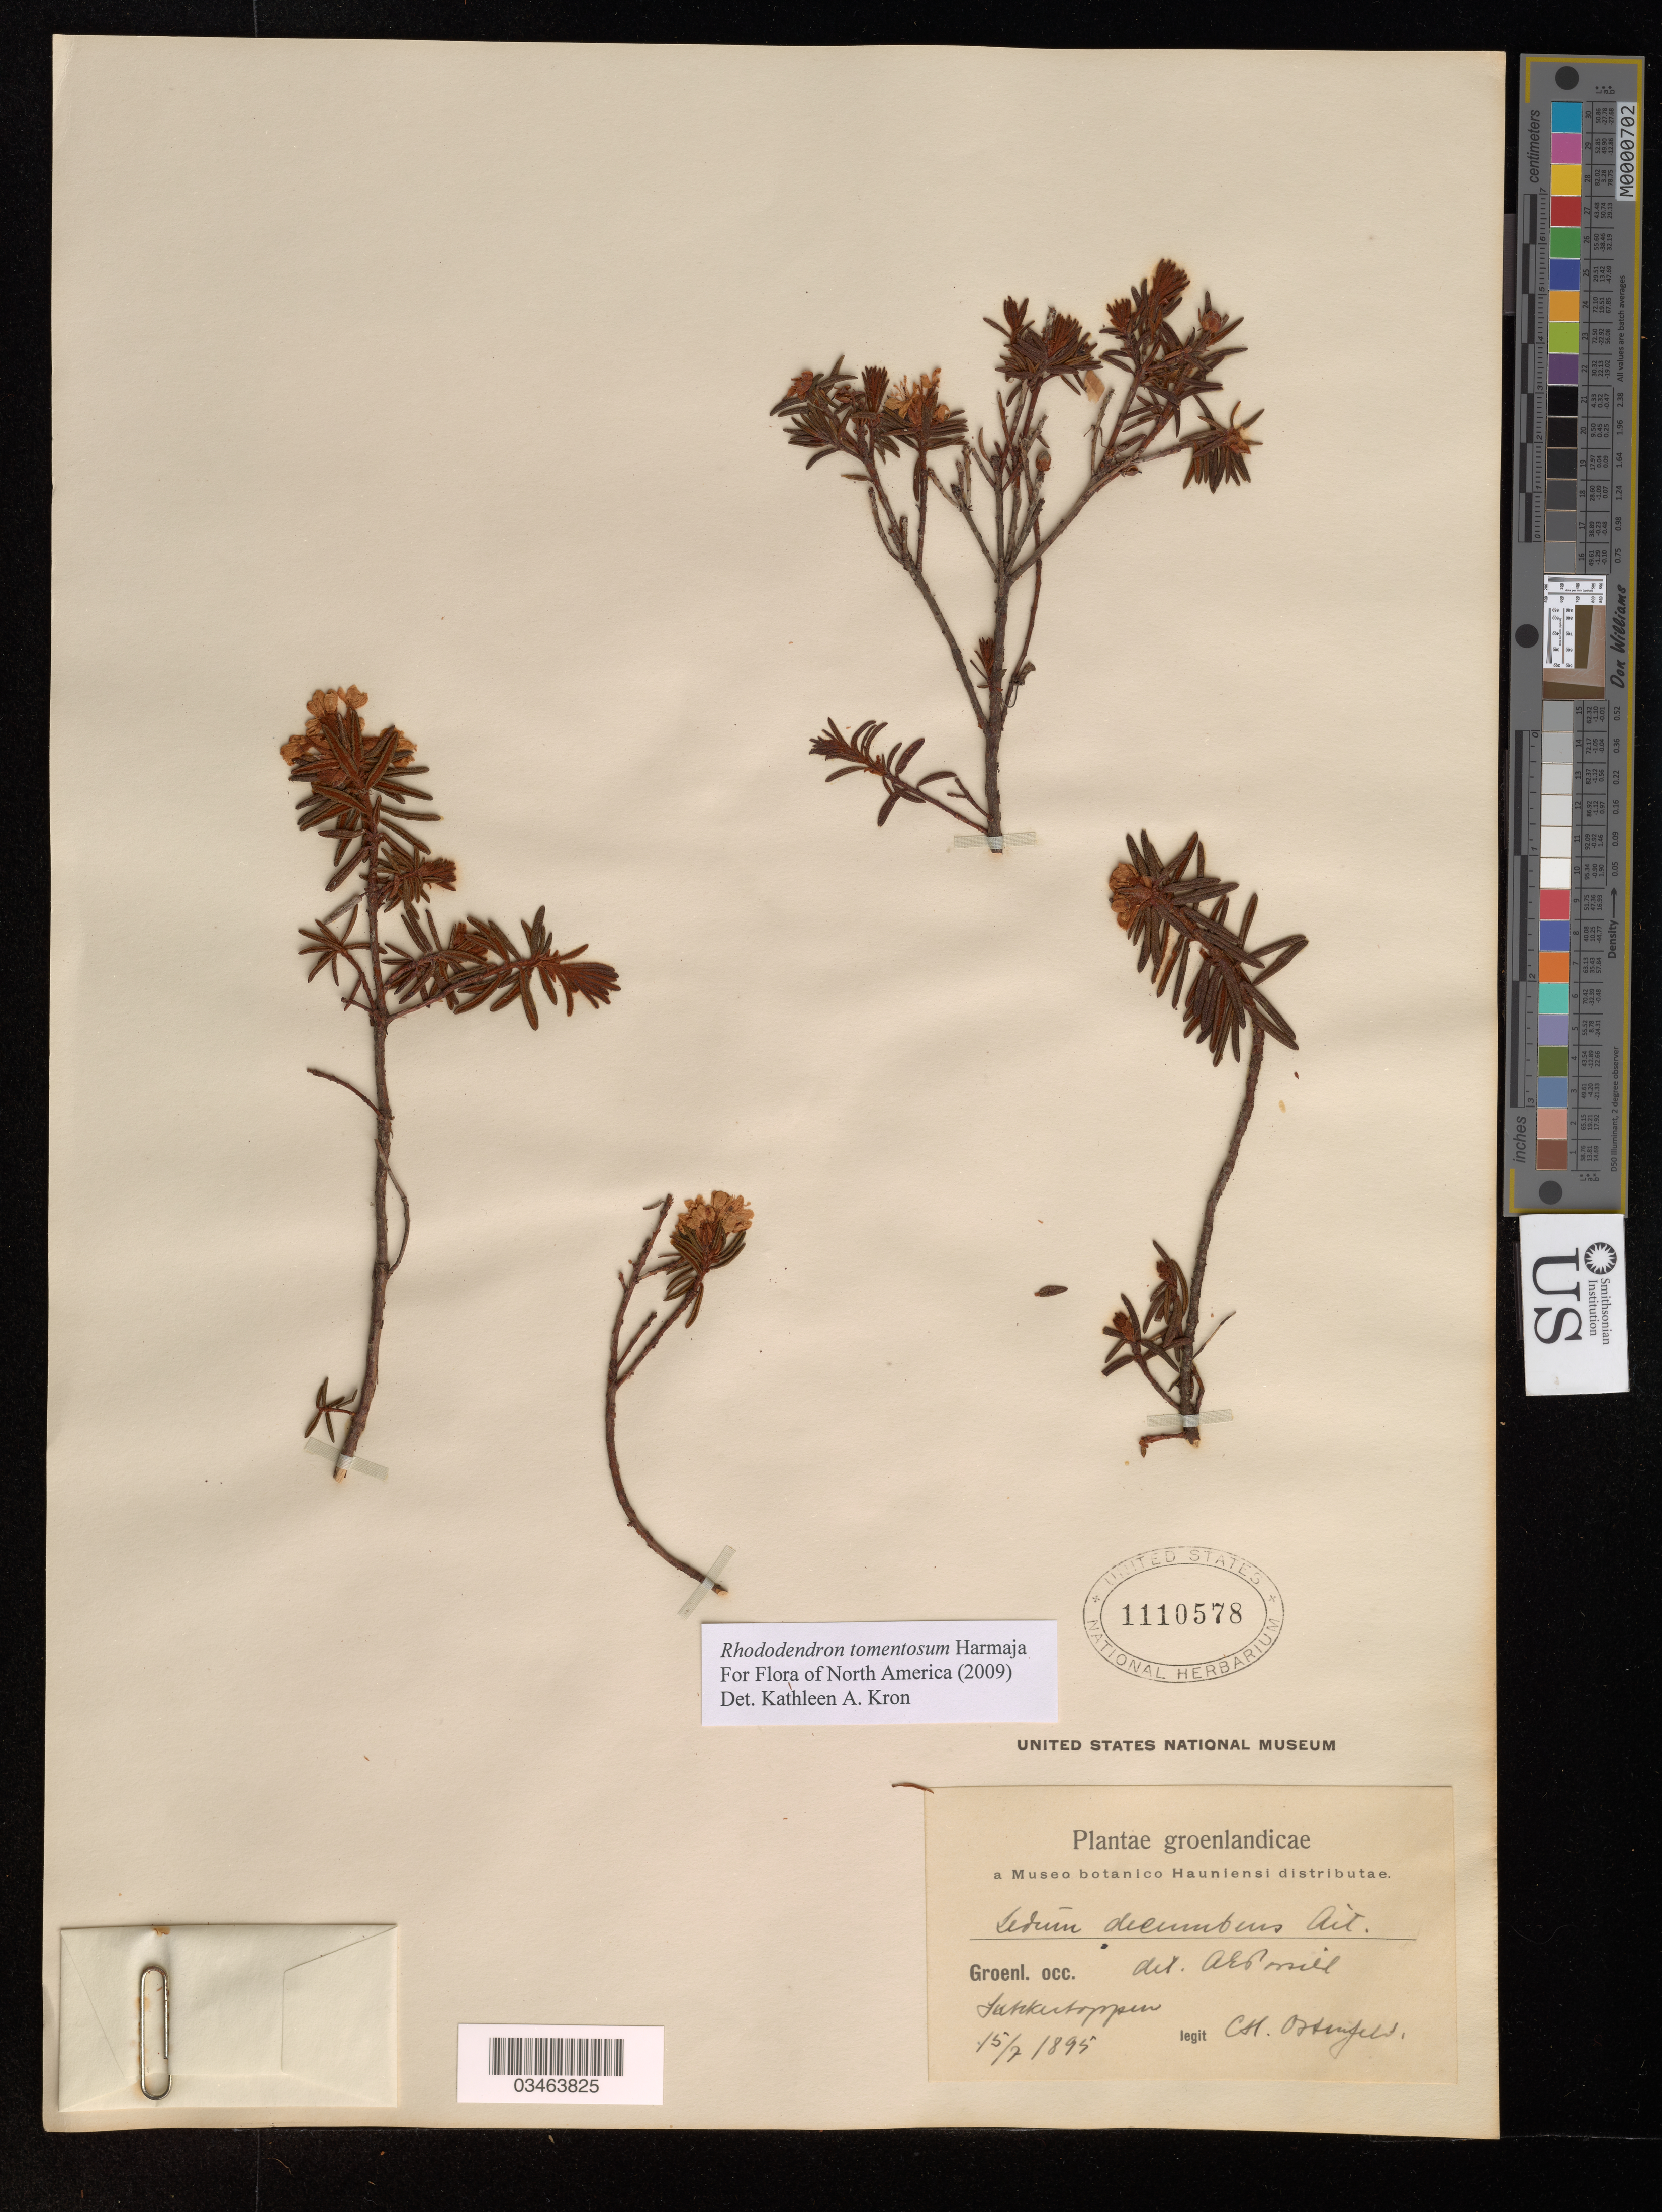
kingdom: Plantae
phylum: Tracheophyta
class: Magnoliopsida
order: Ericales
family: Ericaceae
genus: Rhododendron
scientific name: Rhododendron tomentosum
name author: Harmaja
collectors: C. Ostenfeld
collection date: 1895-07-15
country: Greenland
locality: Groenlandicae. Groenl. occ. Sahkutoppen*.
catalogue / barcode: US 1110578